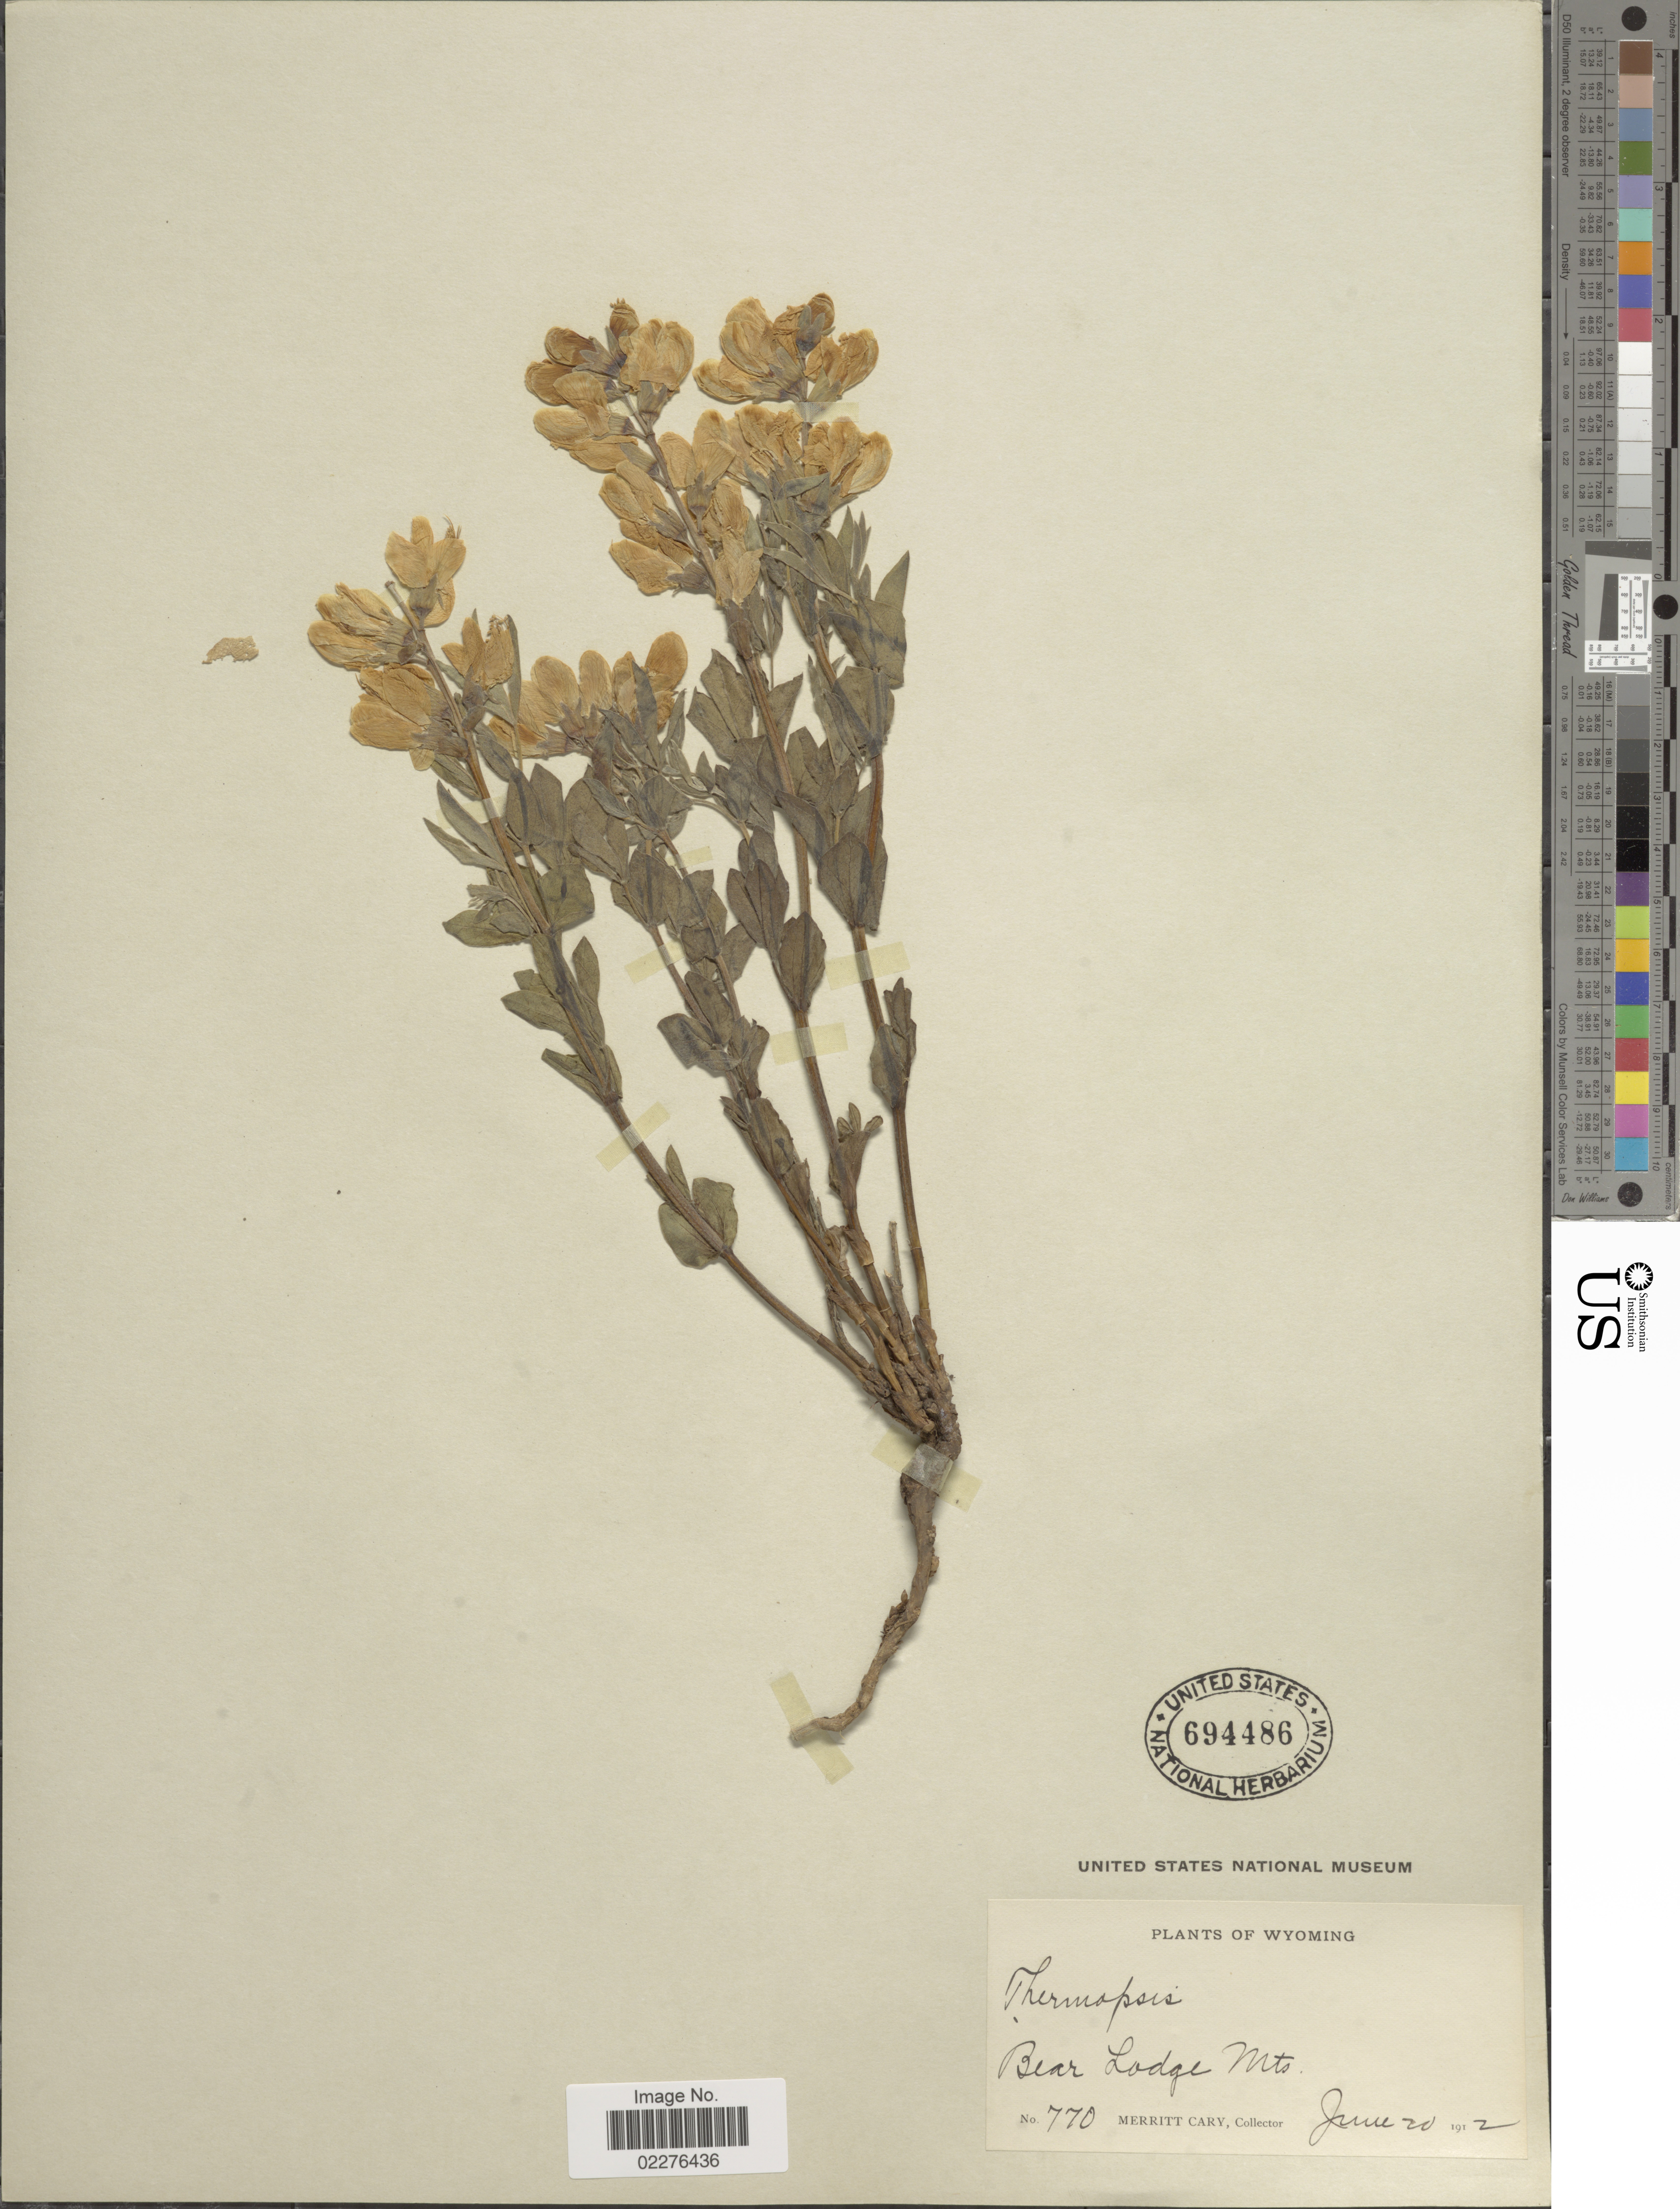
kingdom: Plantae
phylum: Tracheophyta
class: Magnoliopsida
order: Fabales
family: Fabaceae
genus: Thermopsis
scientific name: Thermopsis rhombifolia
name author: Richardson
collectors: M. Cary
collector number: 770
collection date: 1912-06-20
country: United States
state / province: Wyoming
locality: Bear Lodge Mts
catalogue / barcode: US 694486